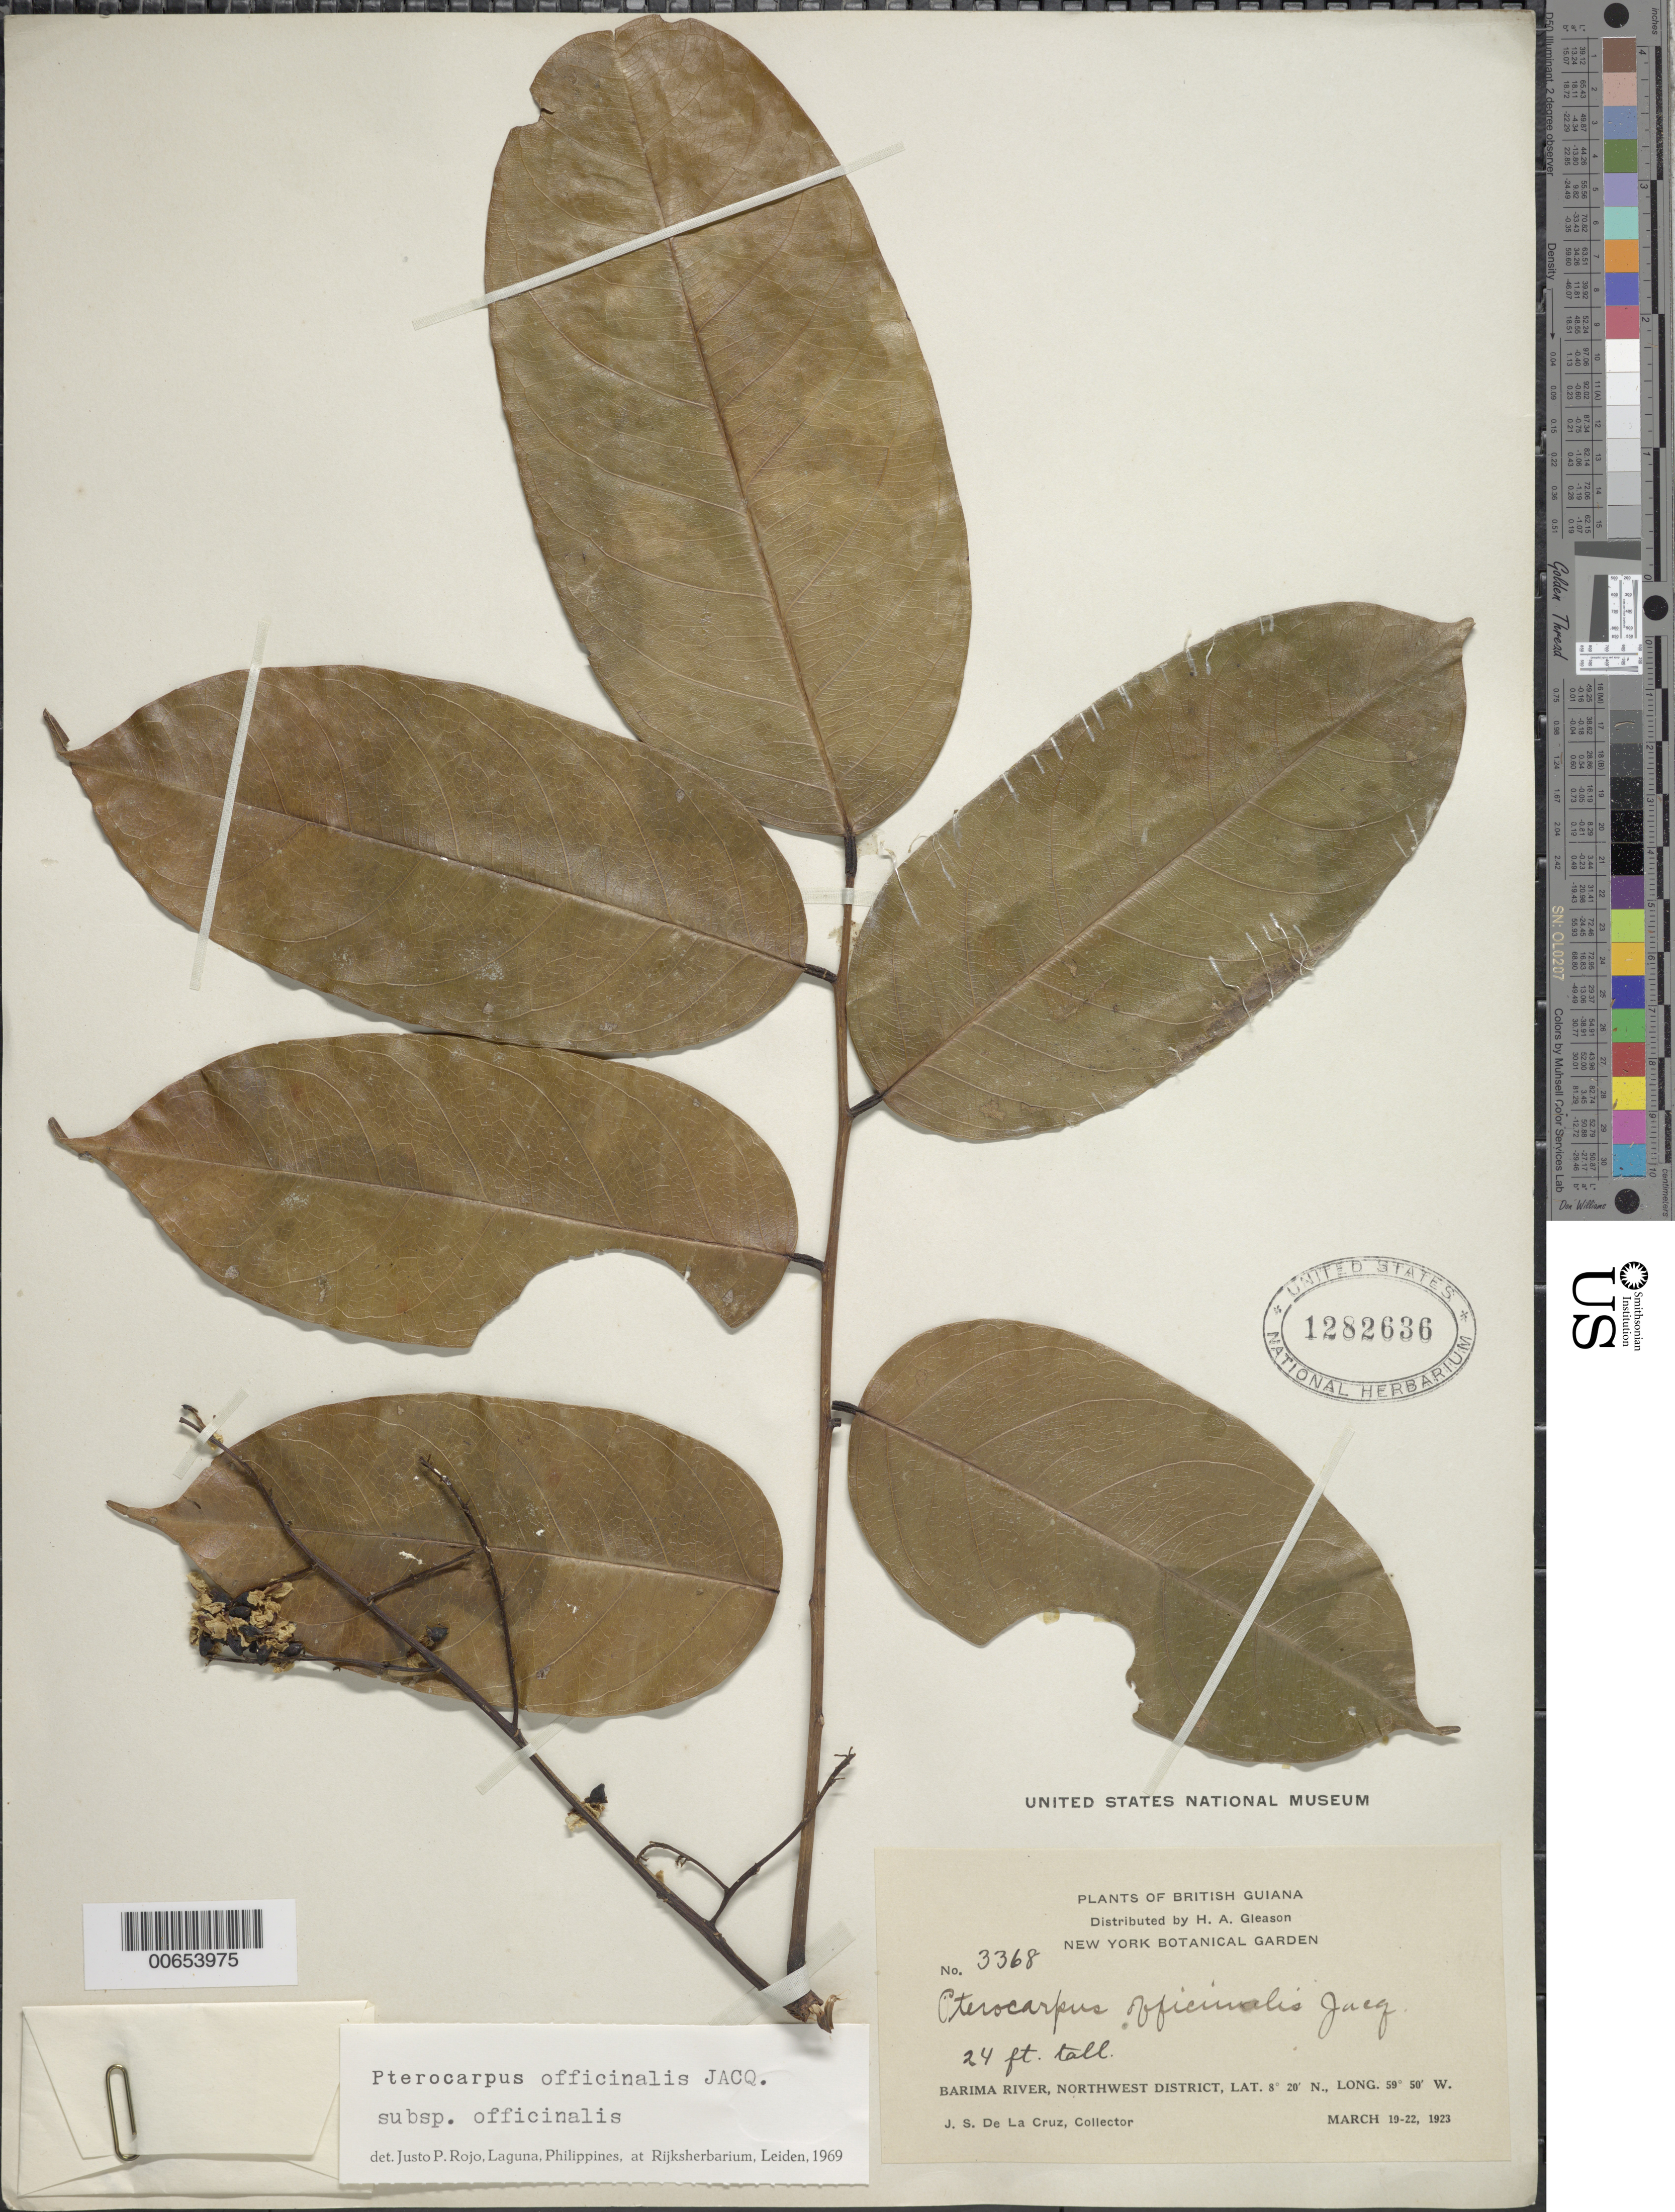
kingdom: Plantae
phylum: Tracheophyta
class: Magnoliopsida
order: Fabales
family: Fabaceae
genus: Pterocarpus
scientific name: Pterocarpus officinalis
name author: Jacq.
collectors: J. S. de la Cruz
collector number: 3368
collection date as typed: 19-Mar-23 to 22-Mar-23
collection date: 1923-03-19/1923-03-22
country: Guyana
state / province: Barima-Waini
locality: Barima R., NW District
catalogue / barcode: US 1282636